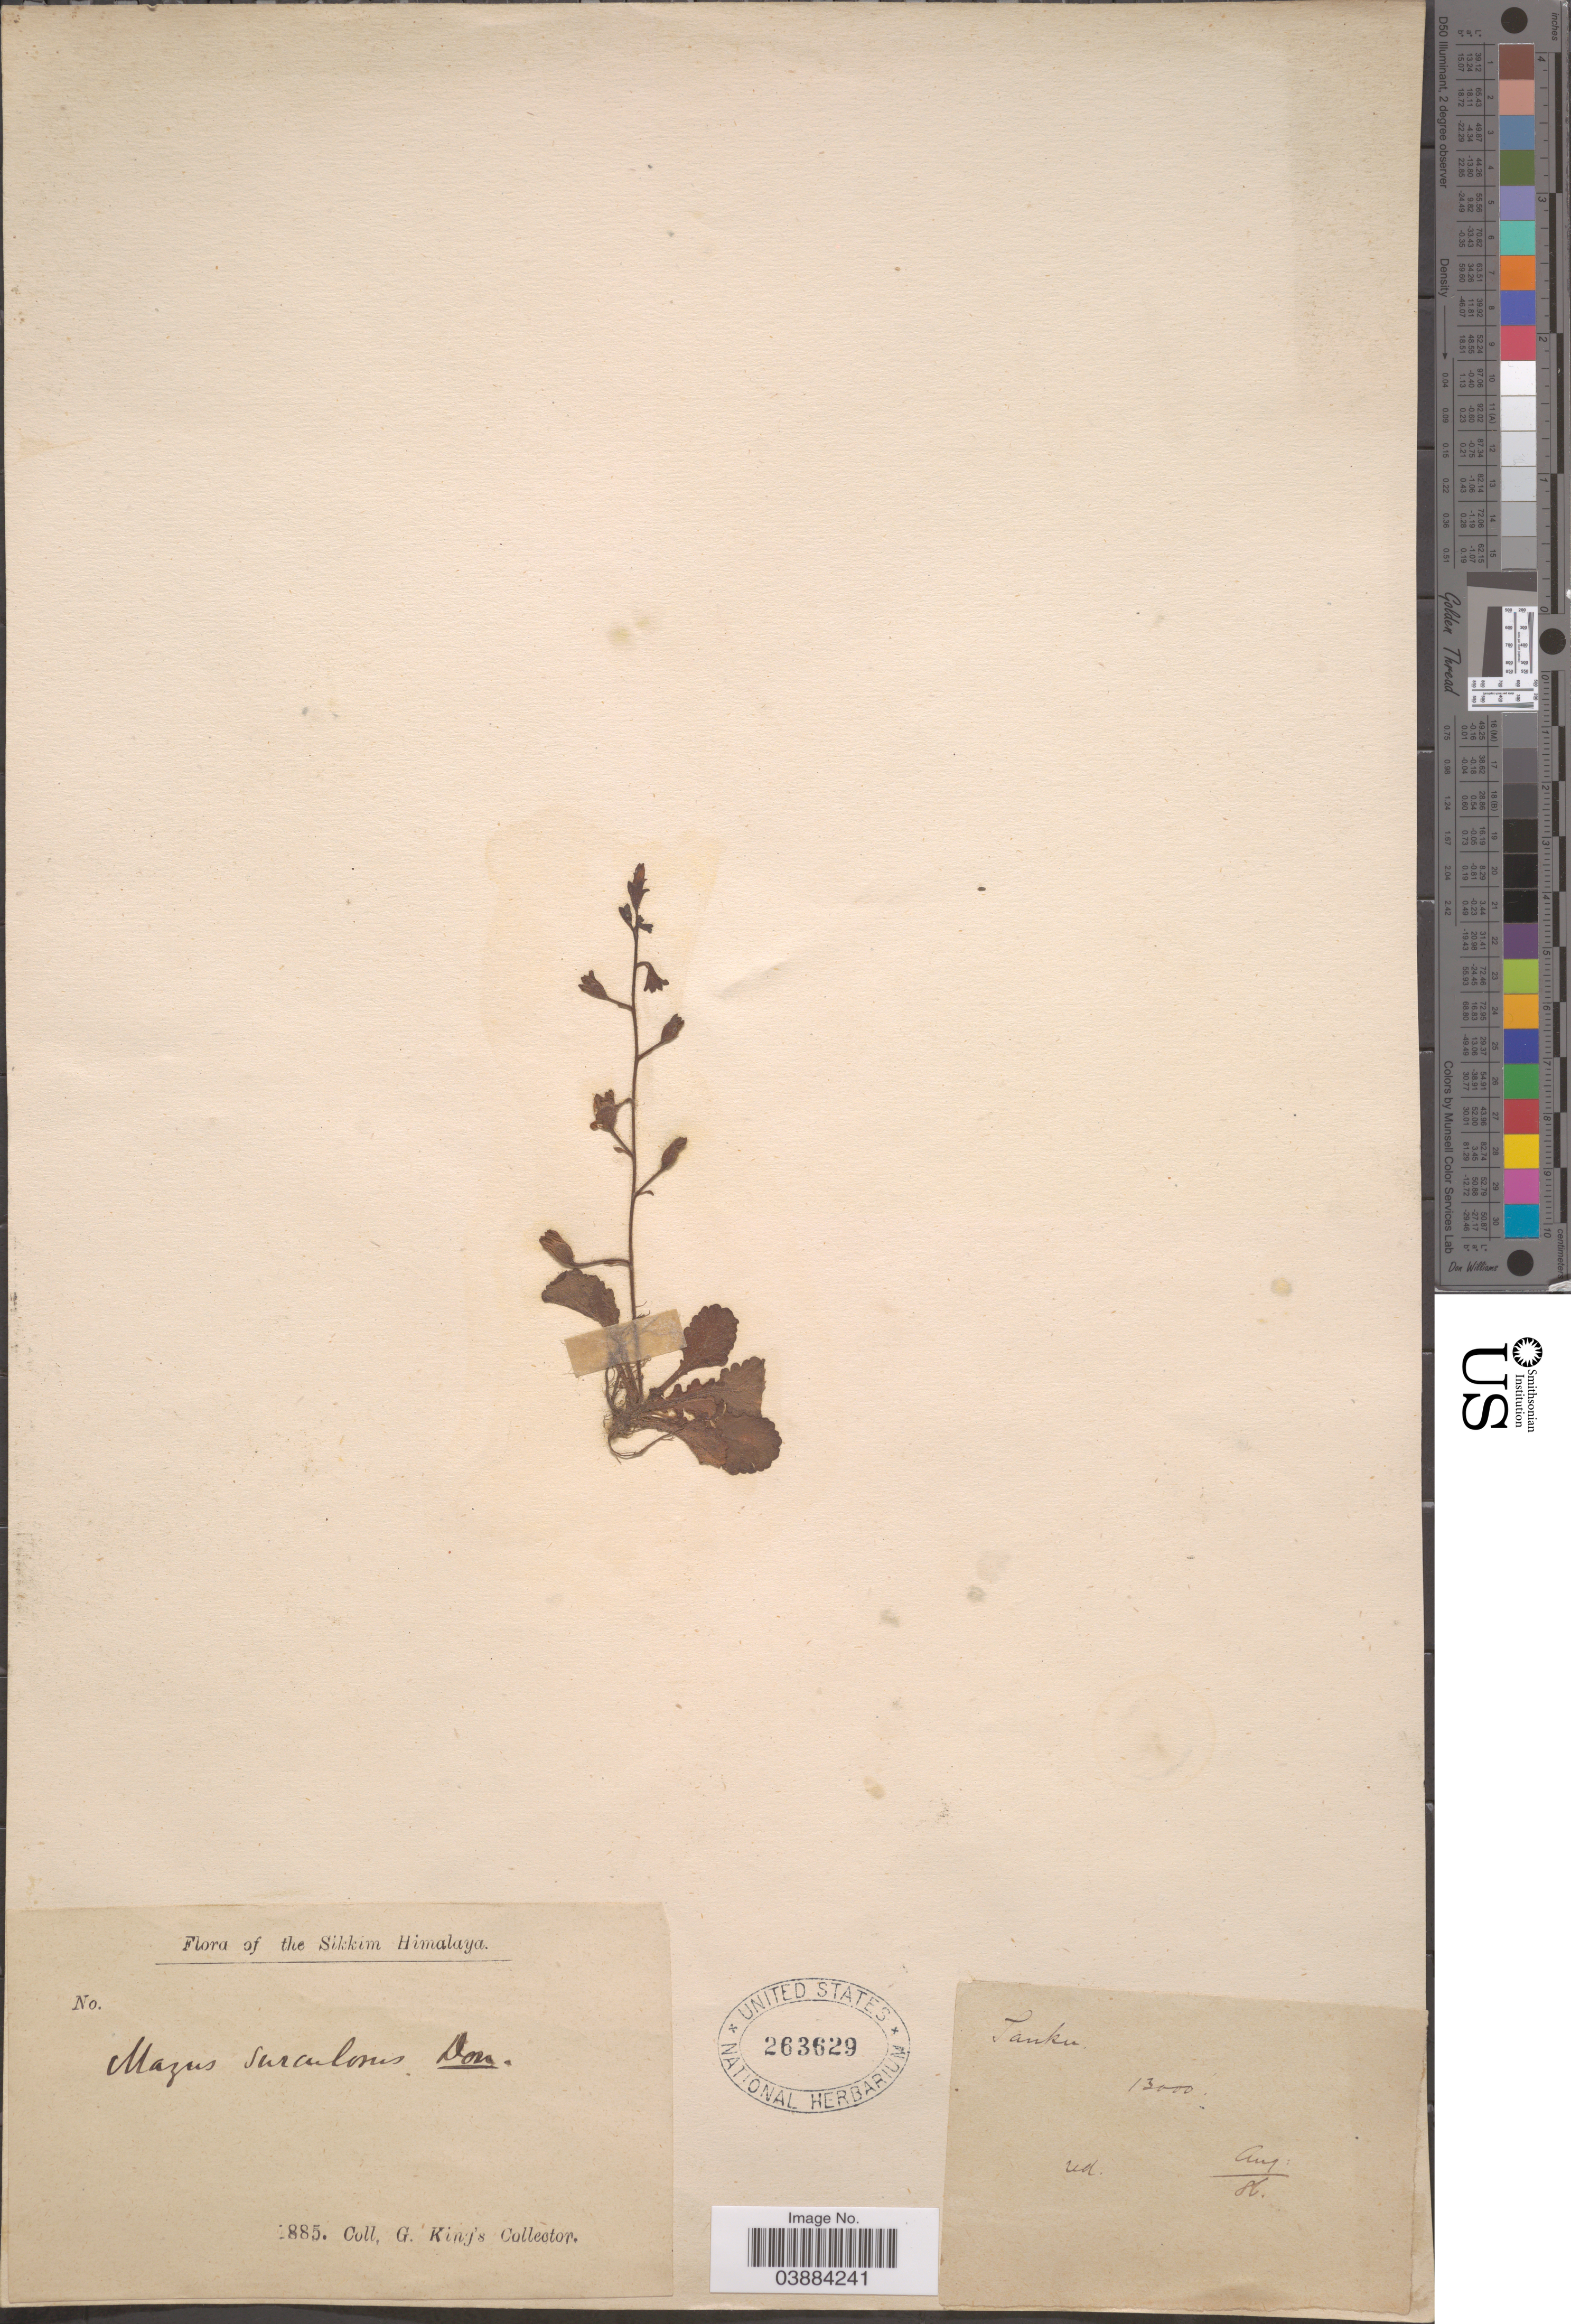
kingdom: Plantae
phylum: Tracheophyta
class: Magnoliopsida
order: Lamiales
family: Mazaceae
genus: Mazus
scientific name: Mazus surculosus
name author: D. Don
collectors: Dr. King's collector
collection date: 1886-08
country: India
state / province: Sikkim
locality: The Sikkim Himalaya. Sanku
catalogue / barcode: US 263629